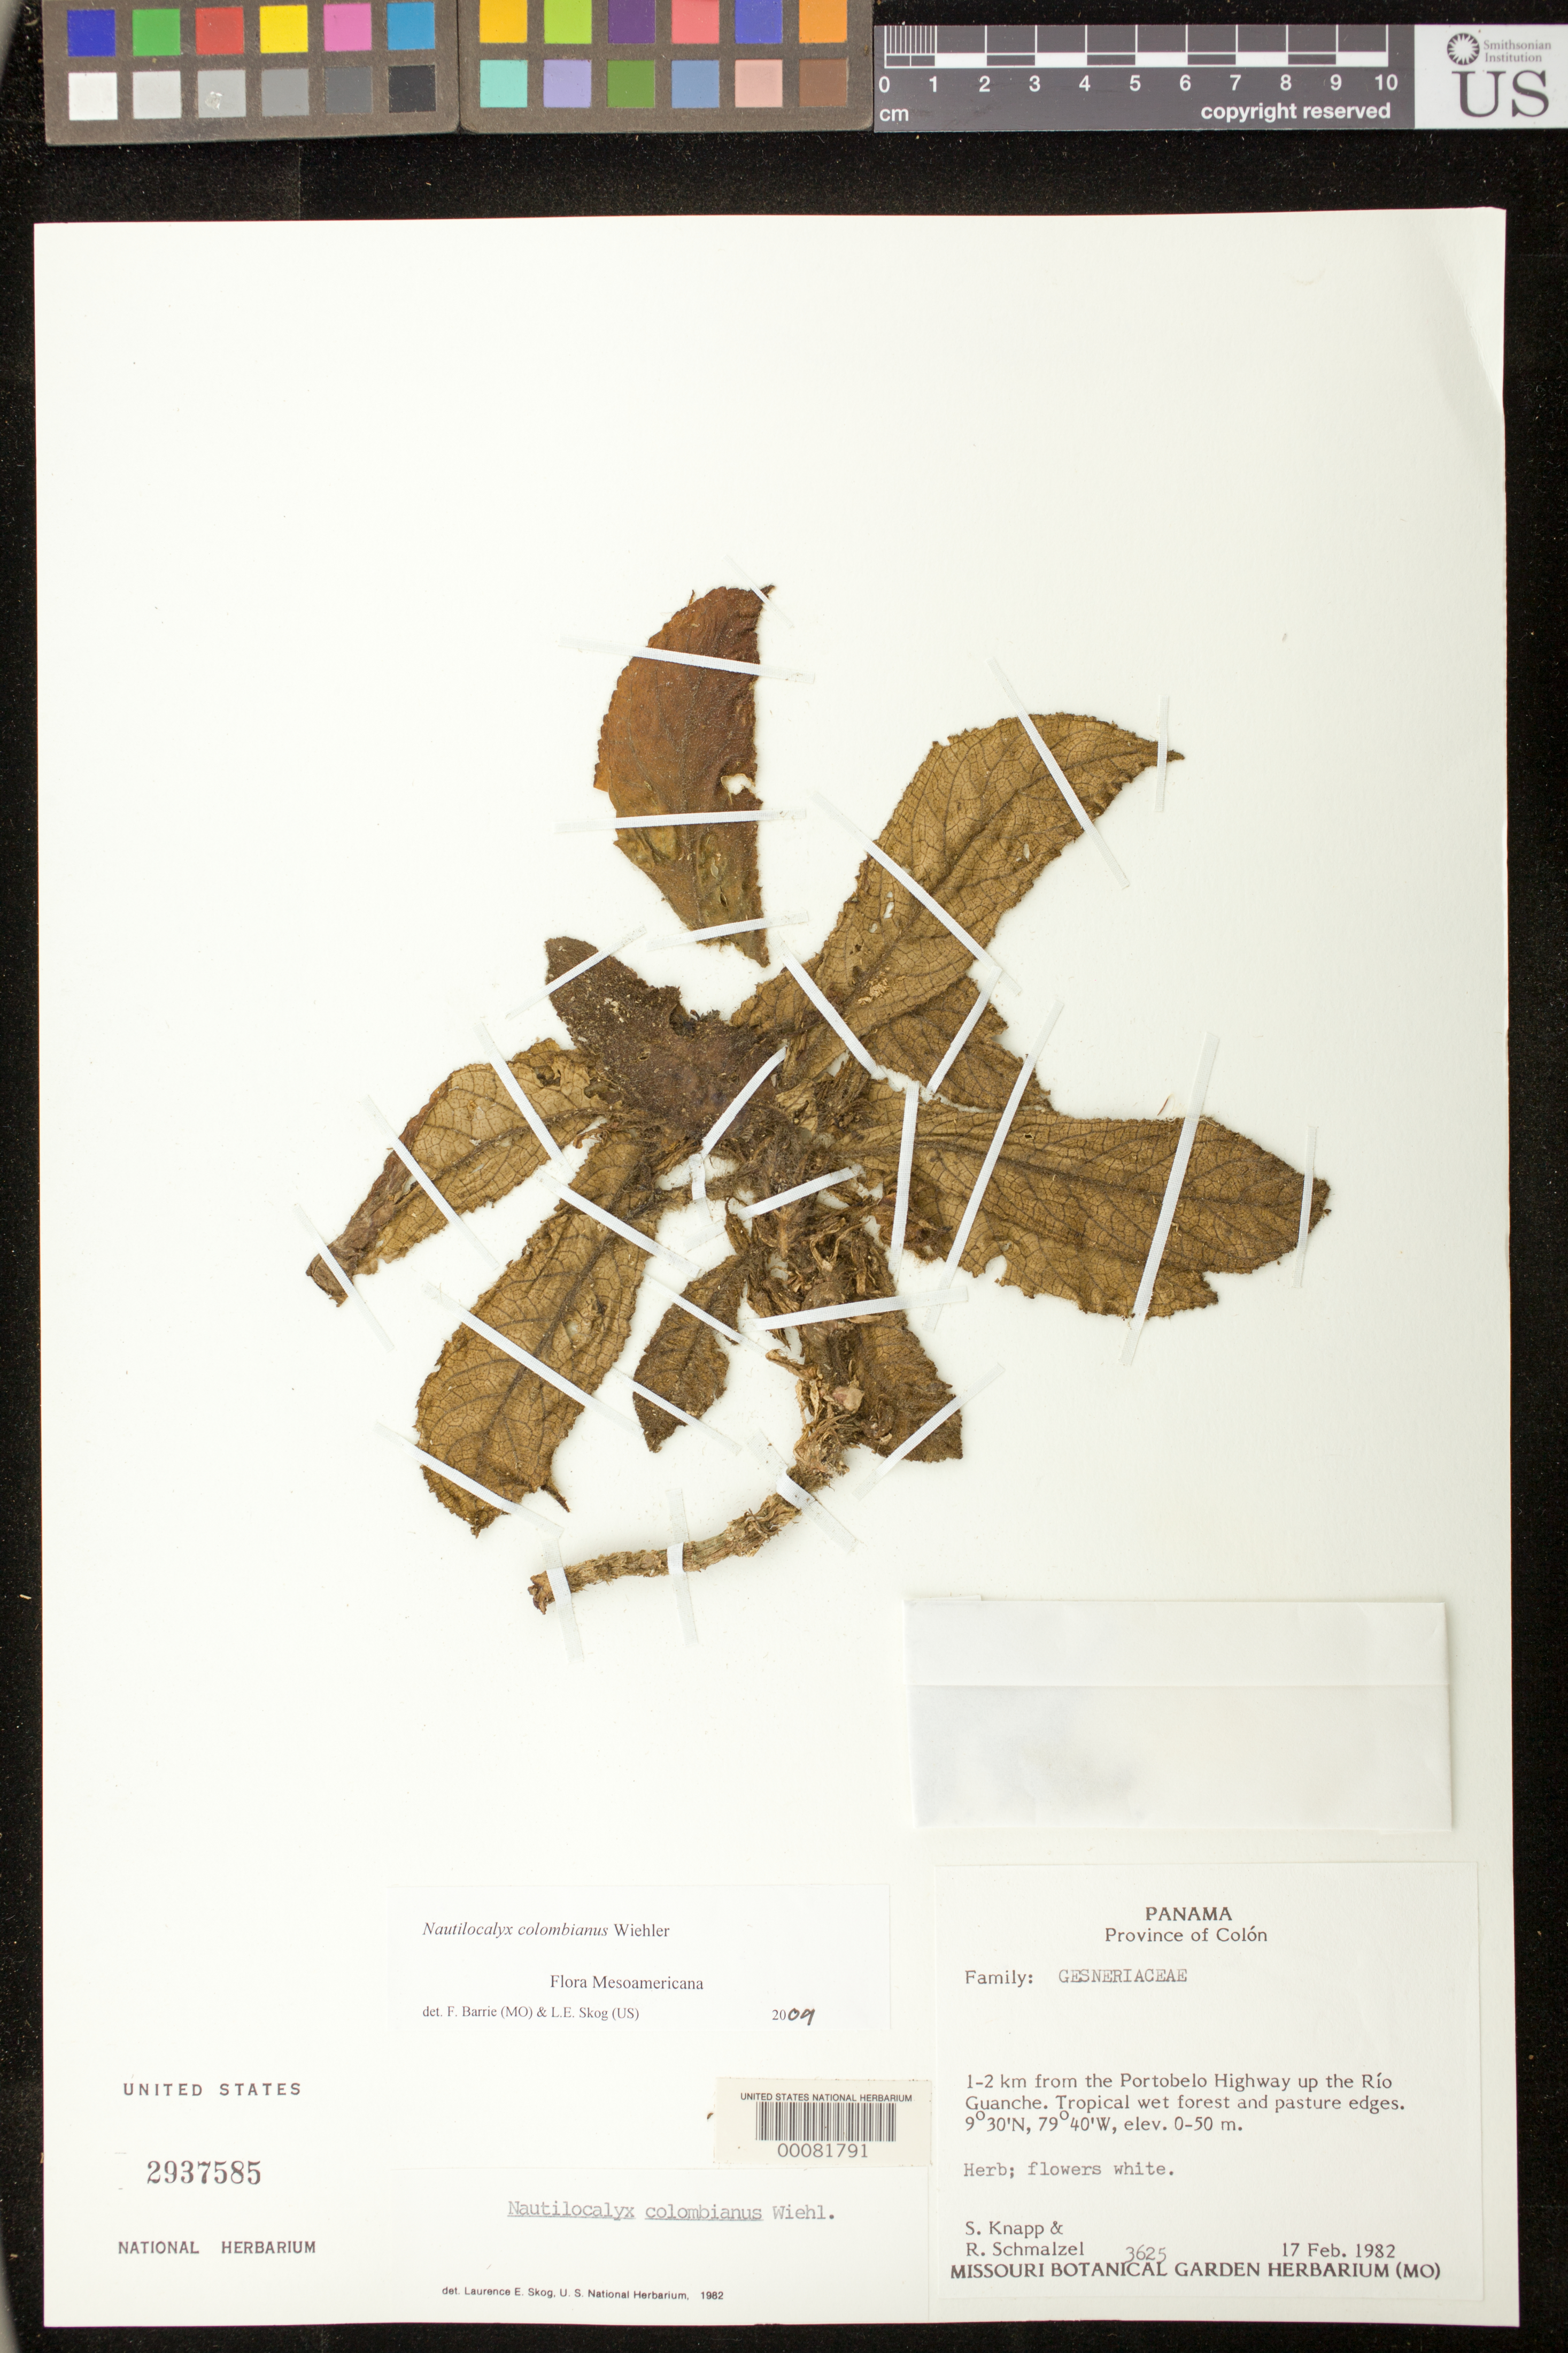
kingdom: Plantae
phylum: Tracheophyta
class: Magnoliopsida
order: Lamiales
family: Gesneriaceae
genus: Nautilocalyx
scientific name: Nautilocalyx colombianus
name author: Wiehler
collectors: S. Knapp & R. Schmalzel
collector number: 3625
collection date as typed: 17 Feb 1982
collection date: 1982-02-17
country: Panama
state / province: Colón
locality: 1-2 km from the Portobelo highway up the Rio Guanche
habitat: Tropical wet forest and pasture edges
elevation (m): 0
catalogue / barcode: US 2937585